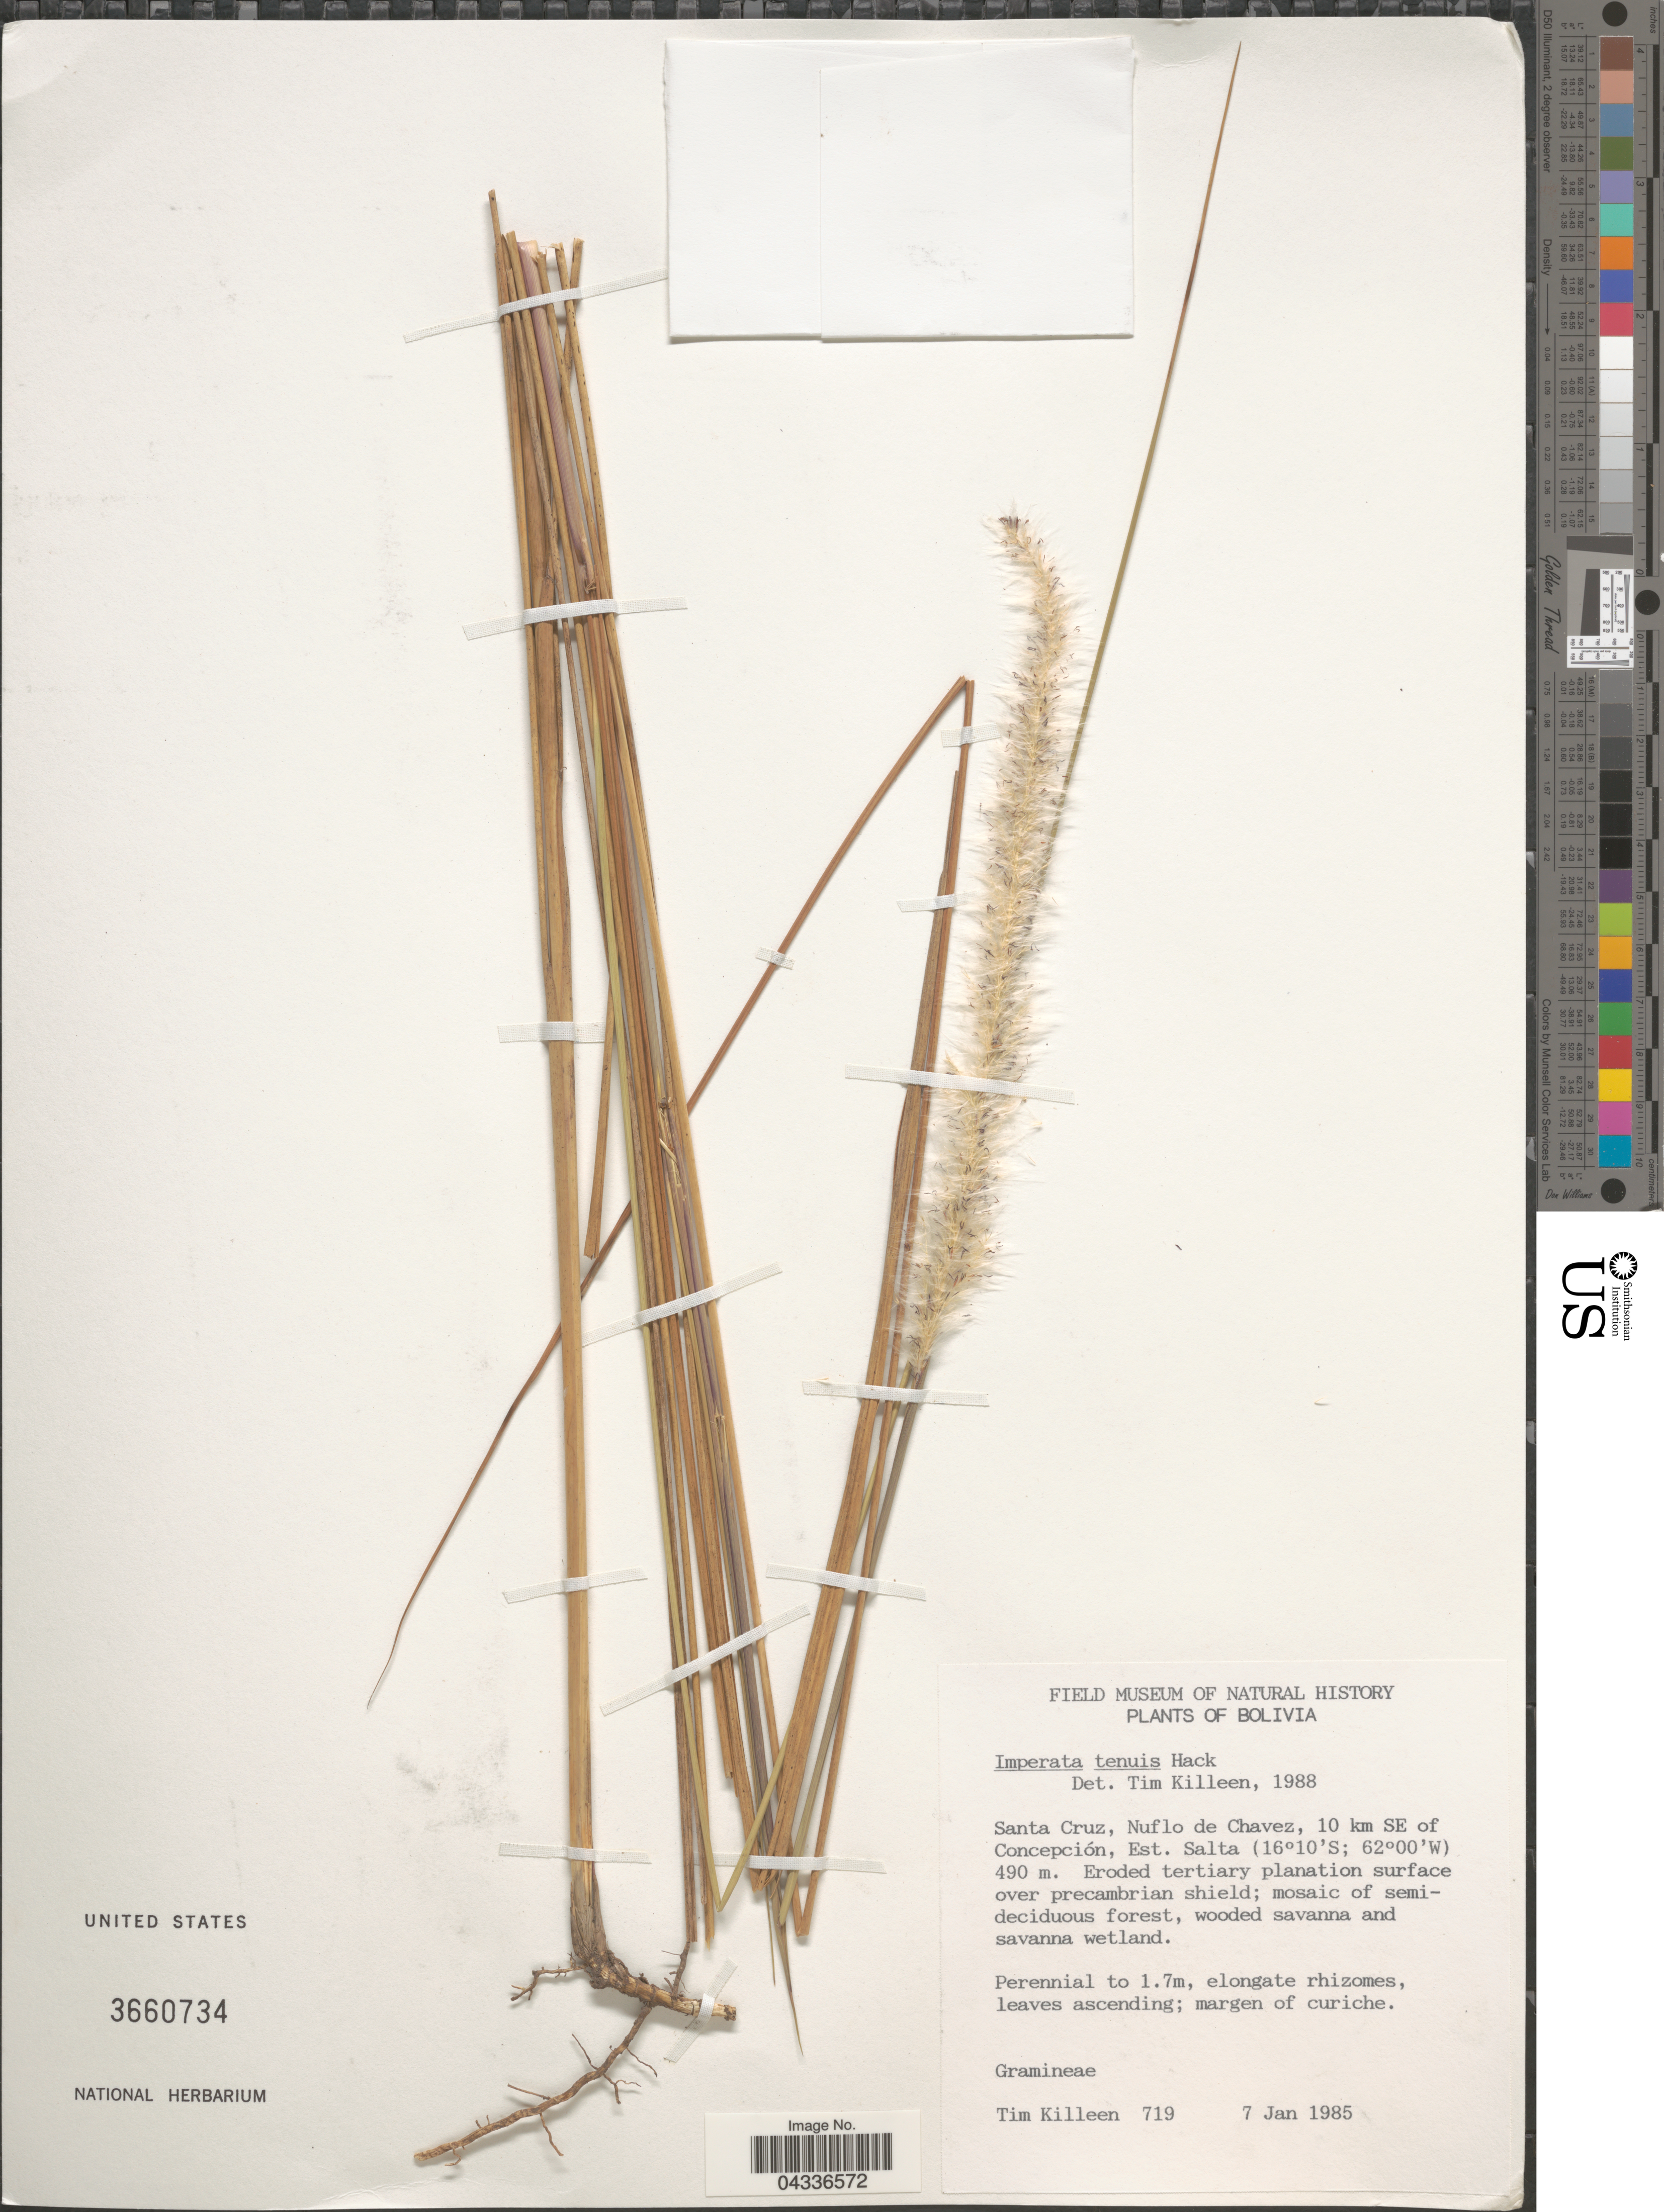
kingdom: Plantae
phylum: Tracheophyta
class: Liliopsida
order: Poales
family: Poaceae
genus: Imperata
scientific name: Imperata tenuis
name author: Hack.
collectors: T. J. Killeen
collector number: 719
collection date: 1985-01-07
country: Bolivia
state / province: Santa Cruz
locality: Nuflo de Chavez, 10 km SE of Concepción, Est. Salta.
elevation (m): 490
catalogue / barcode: US 3660734